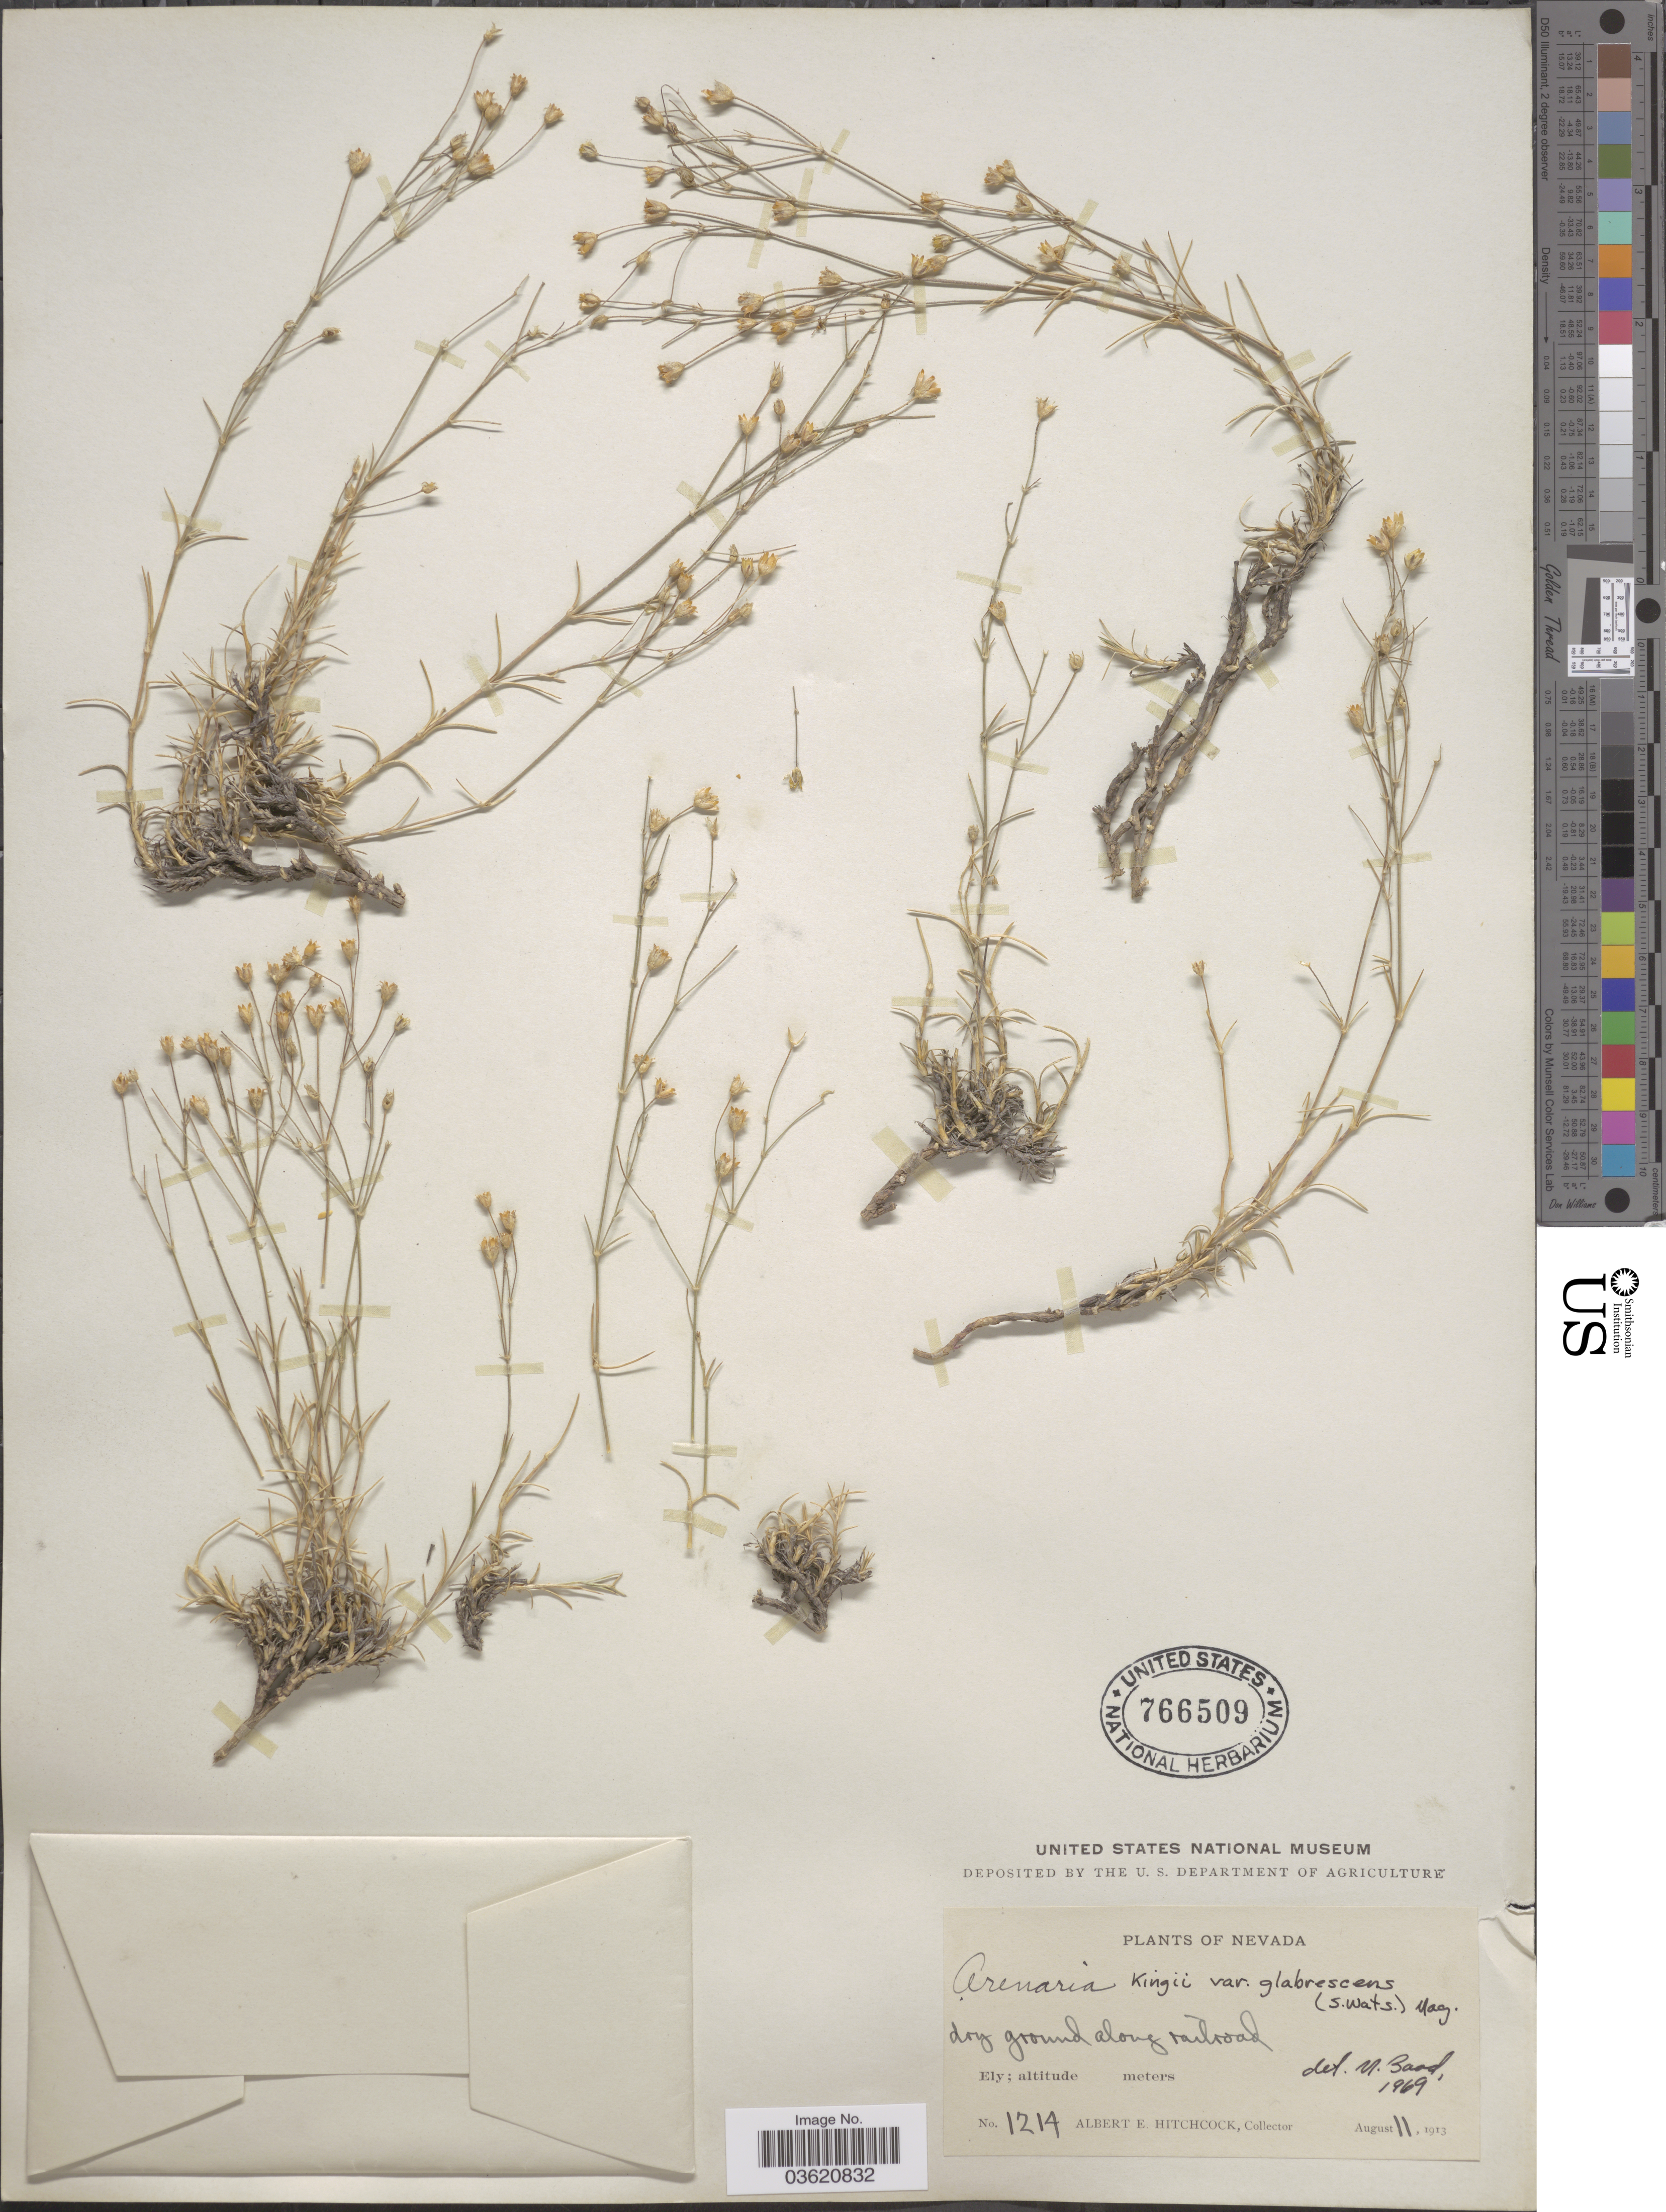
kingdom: Plantae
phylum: Tracheophyta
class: Magnoliopsida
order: Caryophyllales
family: Caryophyllaceae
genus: Eremogone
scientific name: Eremogone kingii var. glabrescens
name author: (S. Watson) Dorn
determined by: U.S. National Herbarium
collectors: A. Hitchcock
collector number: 1214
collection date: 1913-08-11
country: United States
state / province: Nevada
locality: Along railroad. Ely.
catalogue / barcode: US 766509